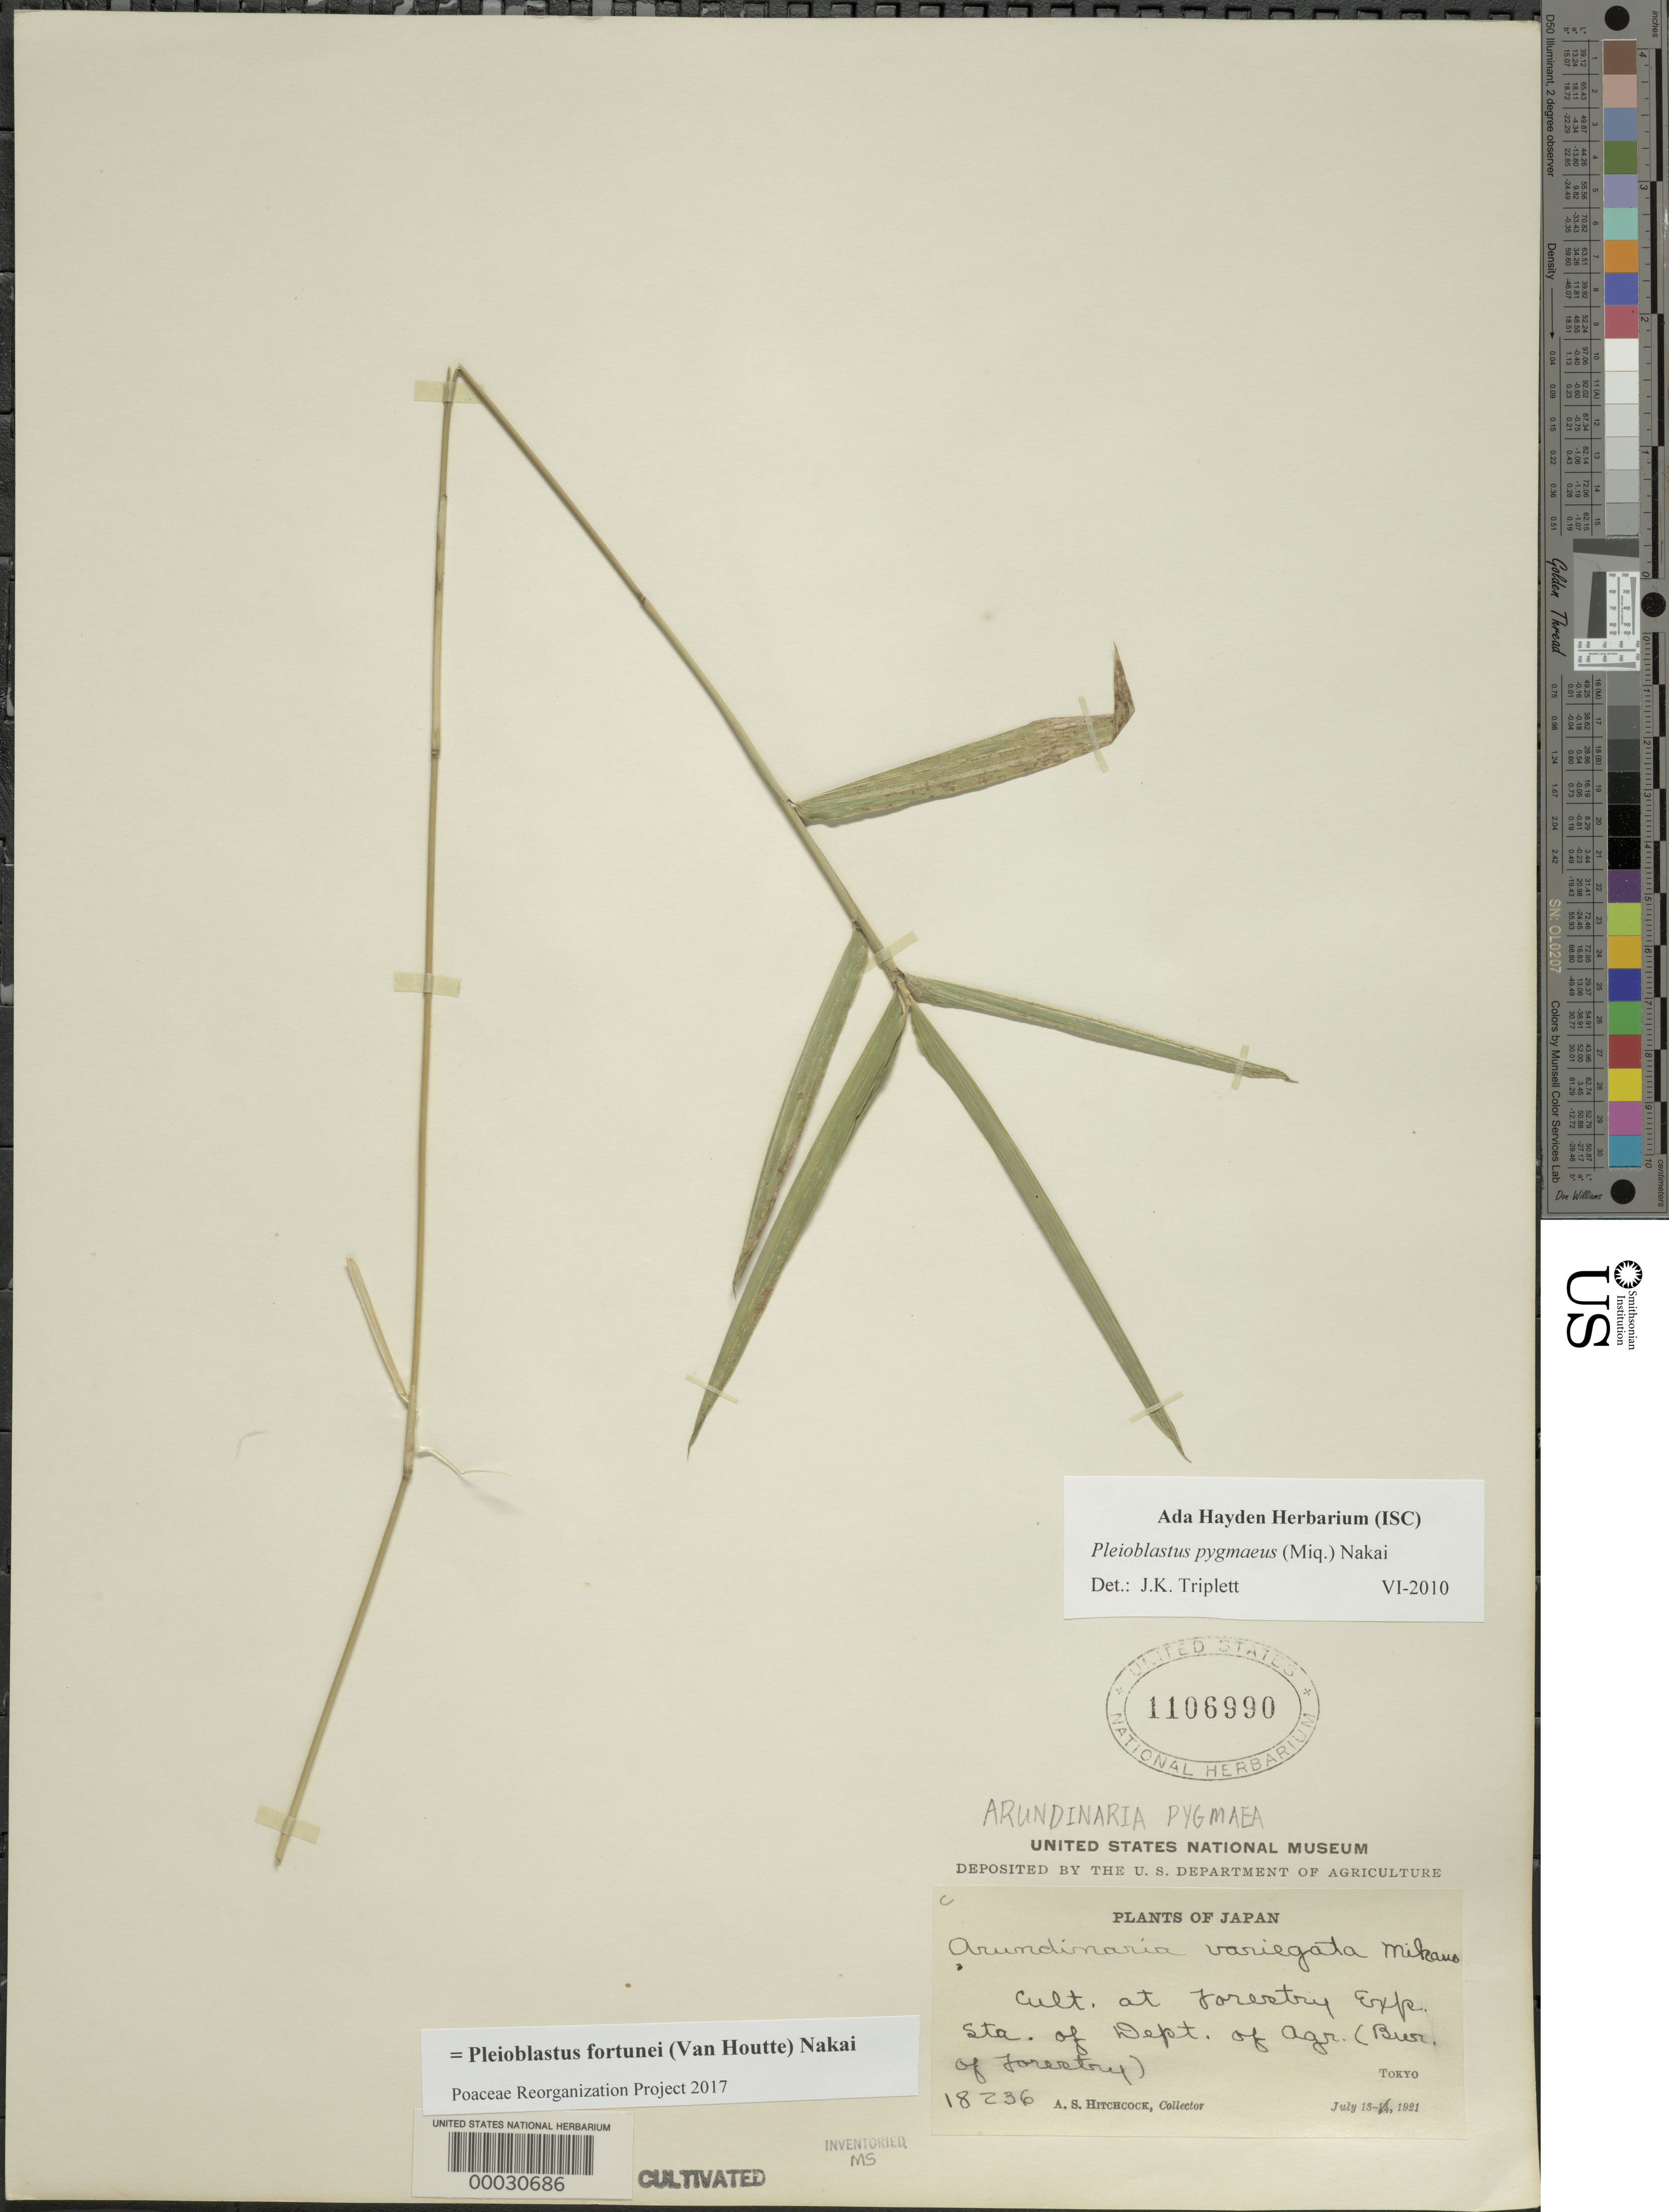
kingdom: Plantae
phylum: Tracheophyta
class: Liliopsida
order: Poales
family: Poaceae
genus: Pleioblastus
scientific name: Pleioblastus fortunei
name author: (Van Houtte) Nakai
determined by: Poaceae Reorganization Project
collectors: A. S. Hitchcock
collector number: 18236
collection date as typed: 13 Jul 1921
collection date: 1921-07-13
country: Japan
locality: Forest experimental station-tokyo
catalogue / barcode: US 1106990